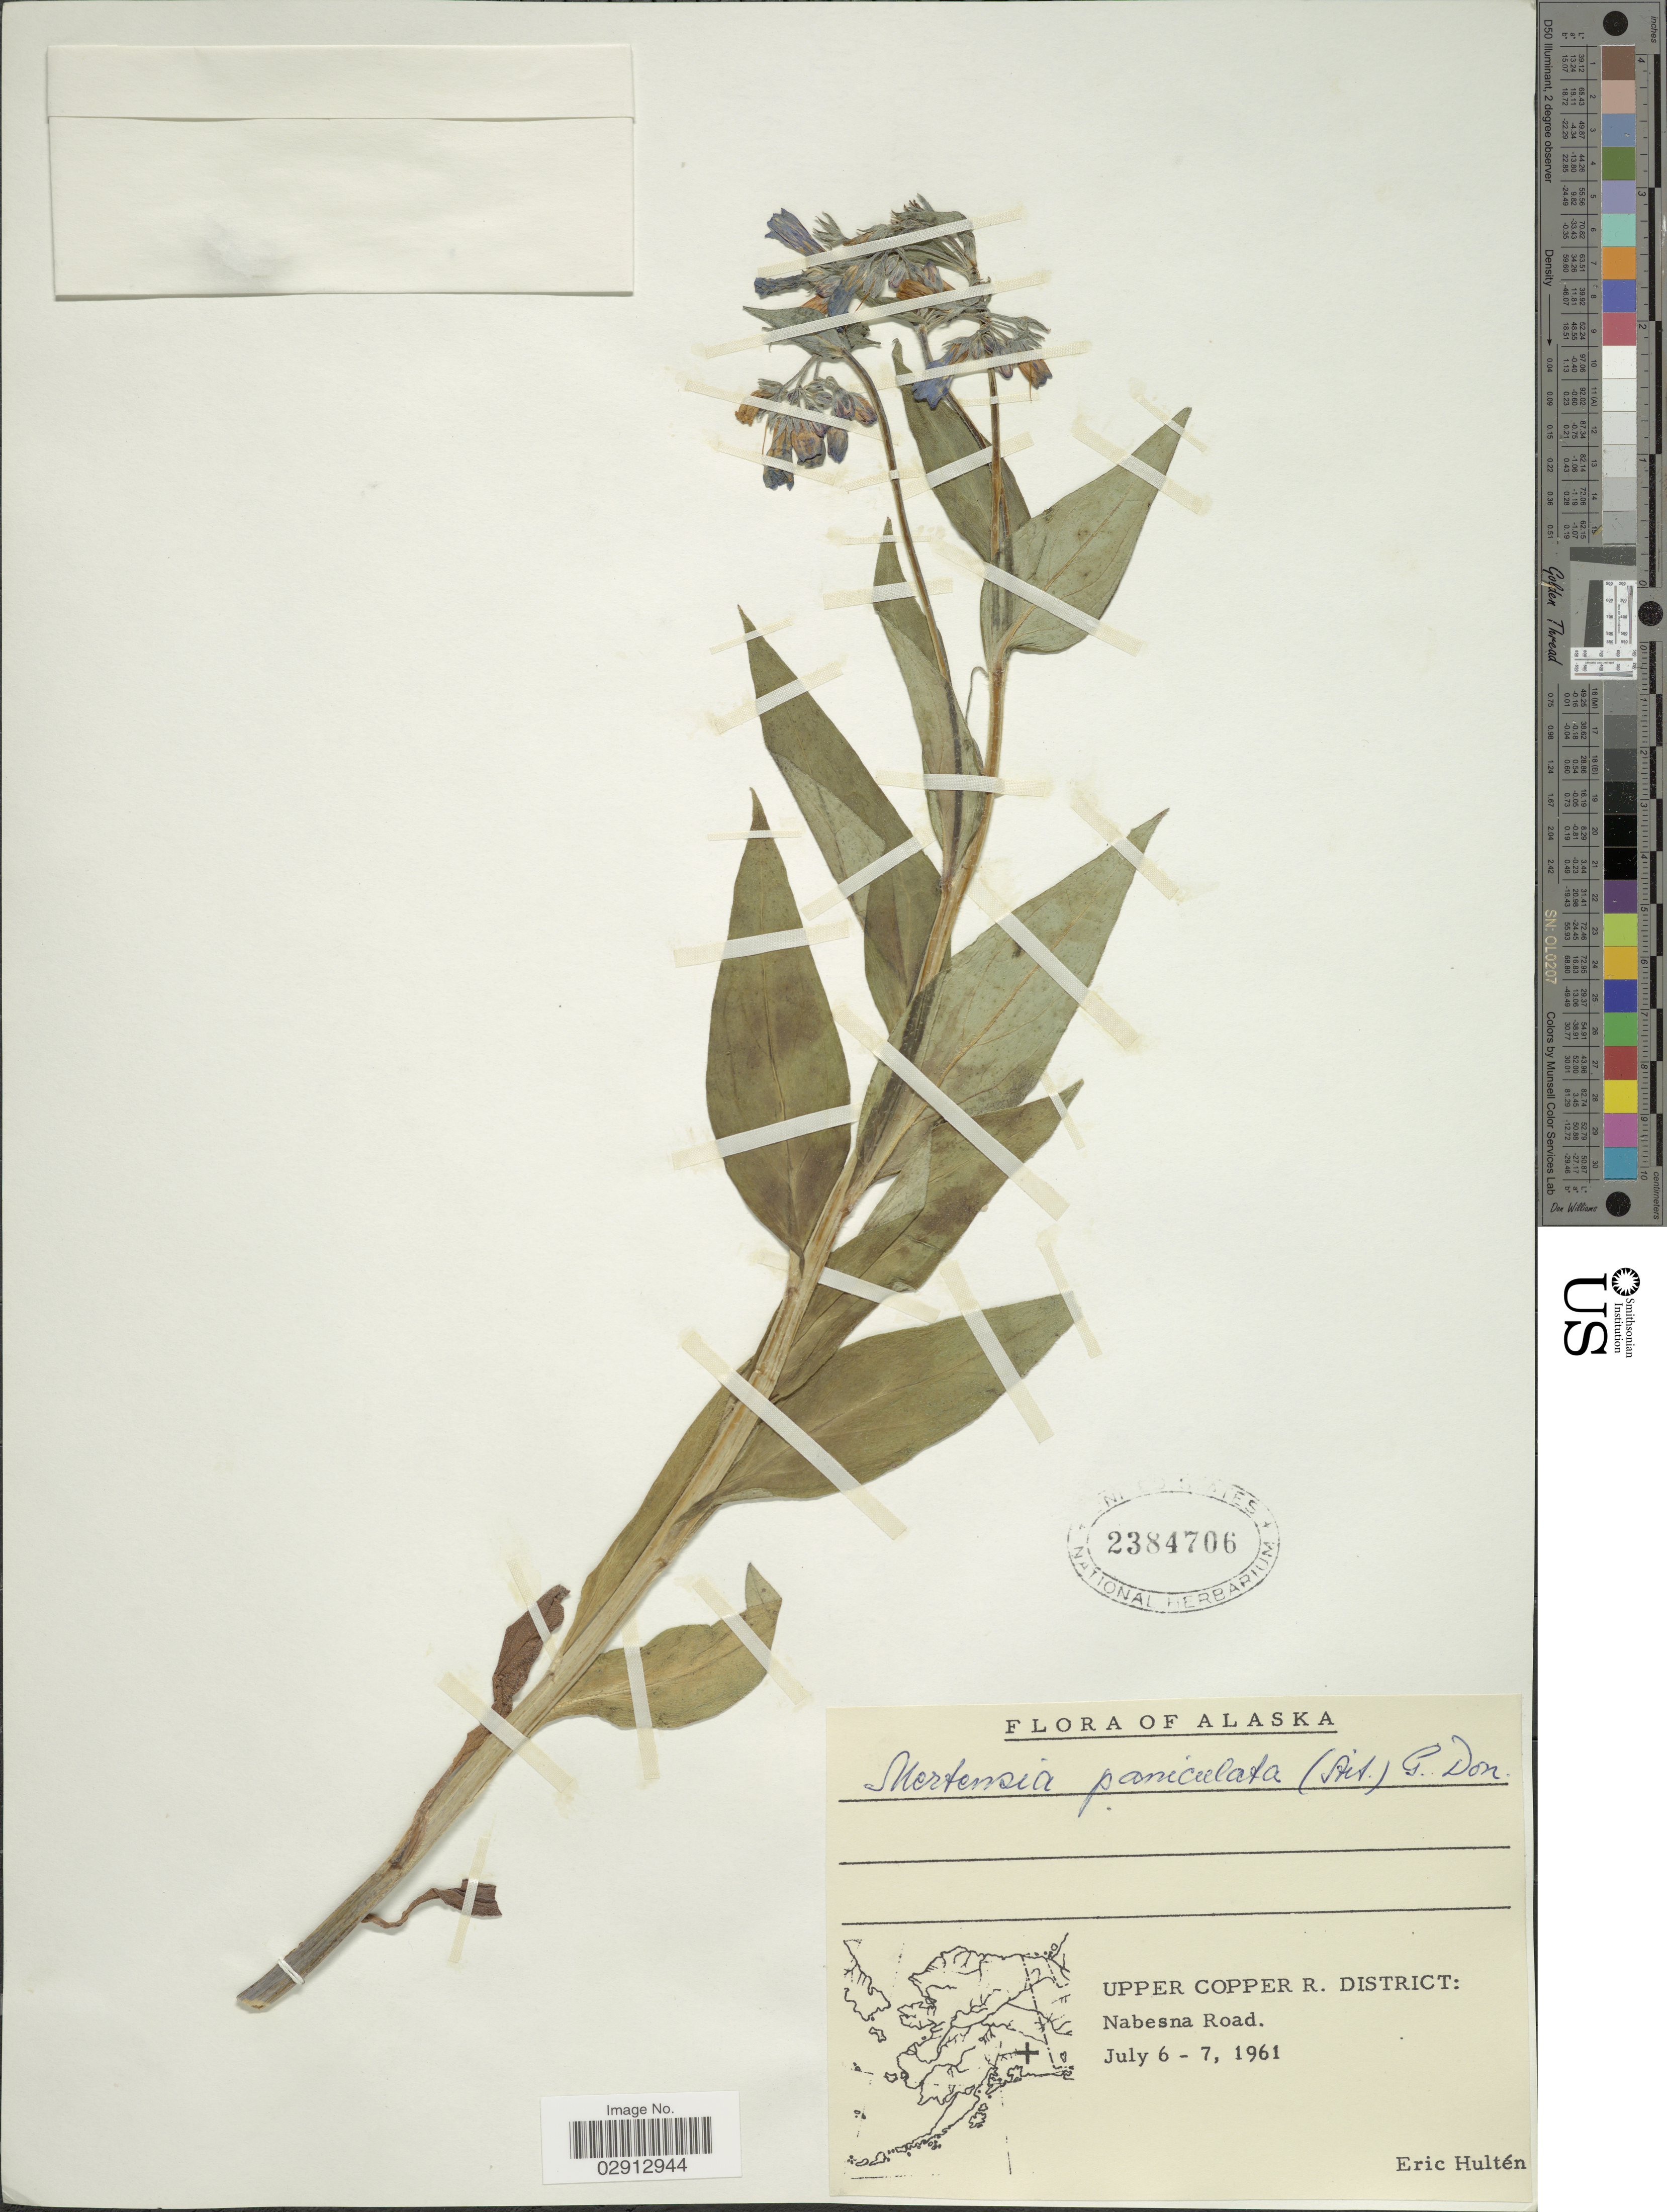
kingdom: Plantae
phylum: Tracheophyta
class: Magnoliopsida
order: Boraginales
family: Boraginaceae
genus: Mertensia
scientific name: Mertensia paniculata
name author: (Aiton) G. Don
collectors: E. G. Hultén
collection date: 1961-07-06/1961-07-07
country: United States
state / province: Alaska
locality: Upper Copper R. District: Nabesna Road.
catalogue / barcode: US 2384706